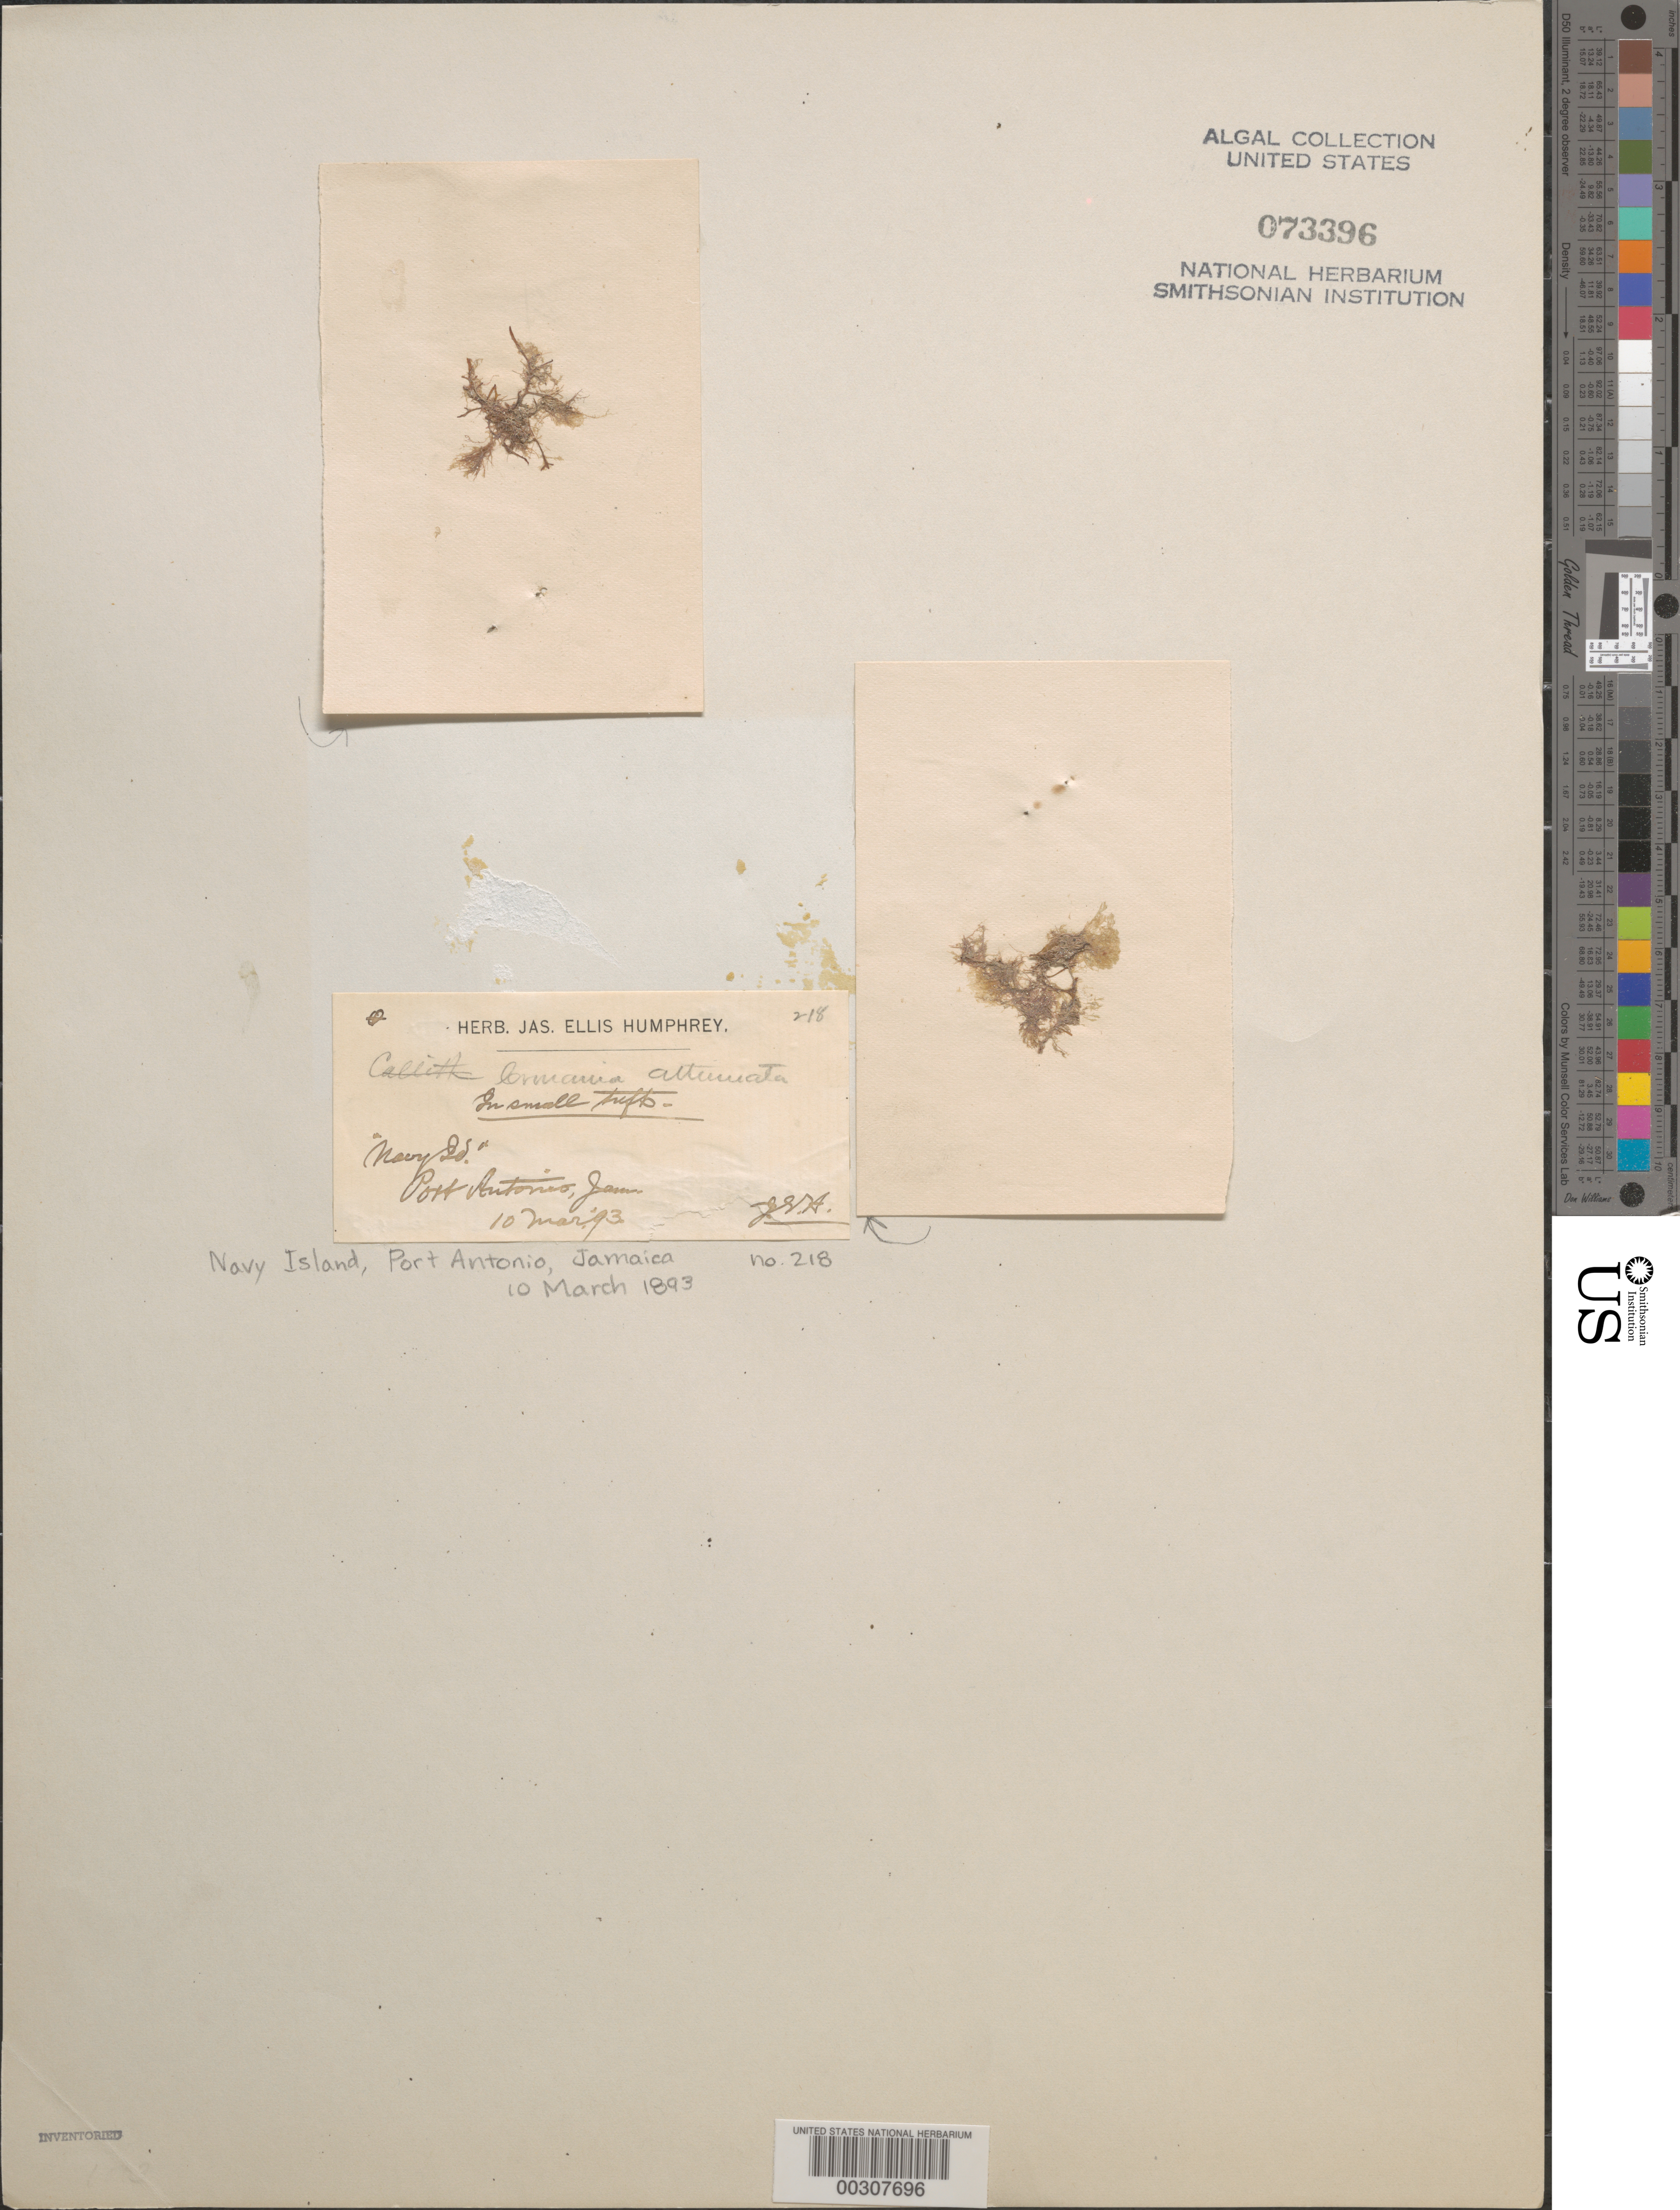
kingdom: Plantae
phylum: Rhodophyta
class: Florideophyceae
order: Ceramiales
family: Callithamniaceae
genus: Crouania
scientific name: Crouania attenuata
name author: (C. Agardh) J. Agardh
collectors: J. Humphrey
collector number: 218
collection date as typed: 10 Mar 1893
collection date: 1893-03-10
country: Jamaica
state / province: Portland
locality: Navy island, port antonio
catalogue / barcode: US 73396